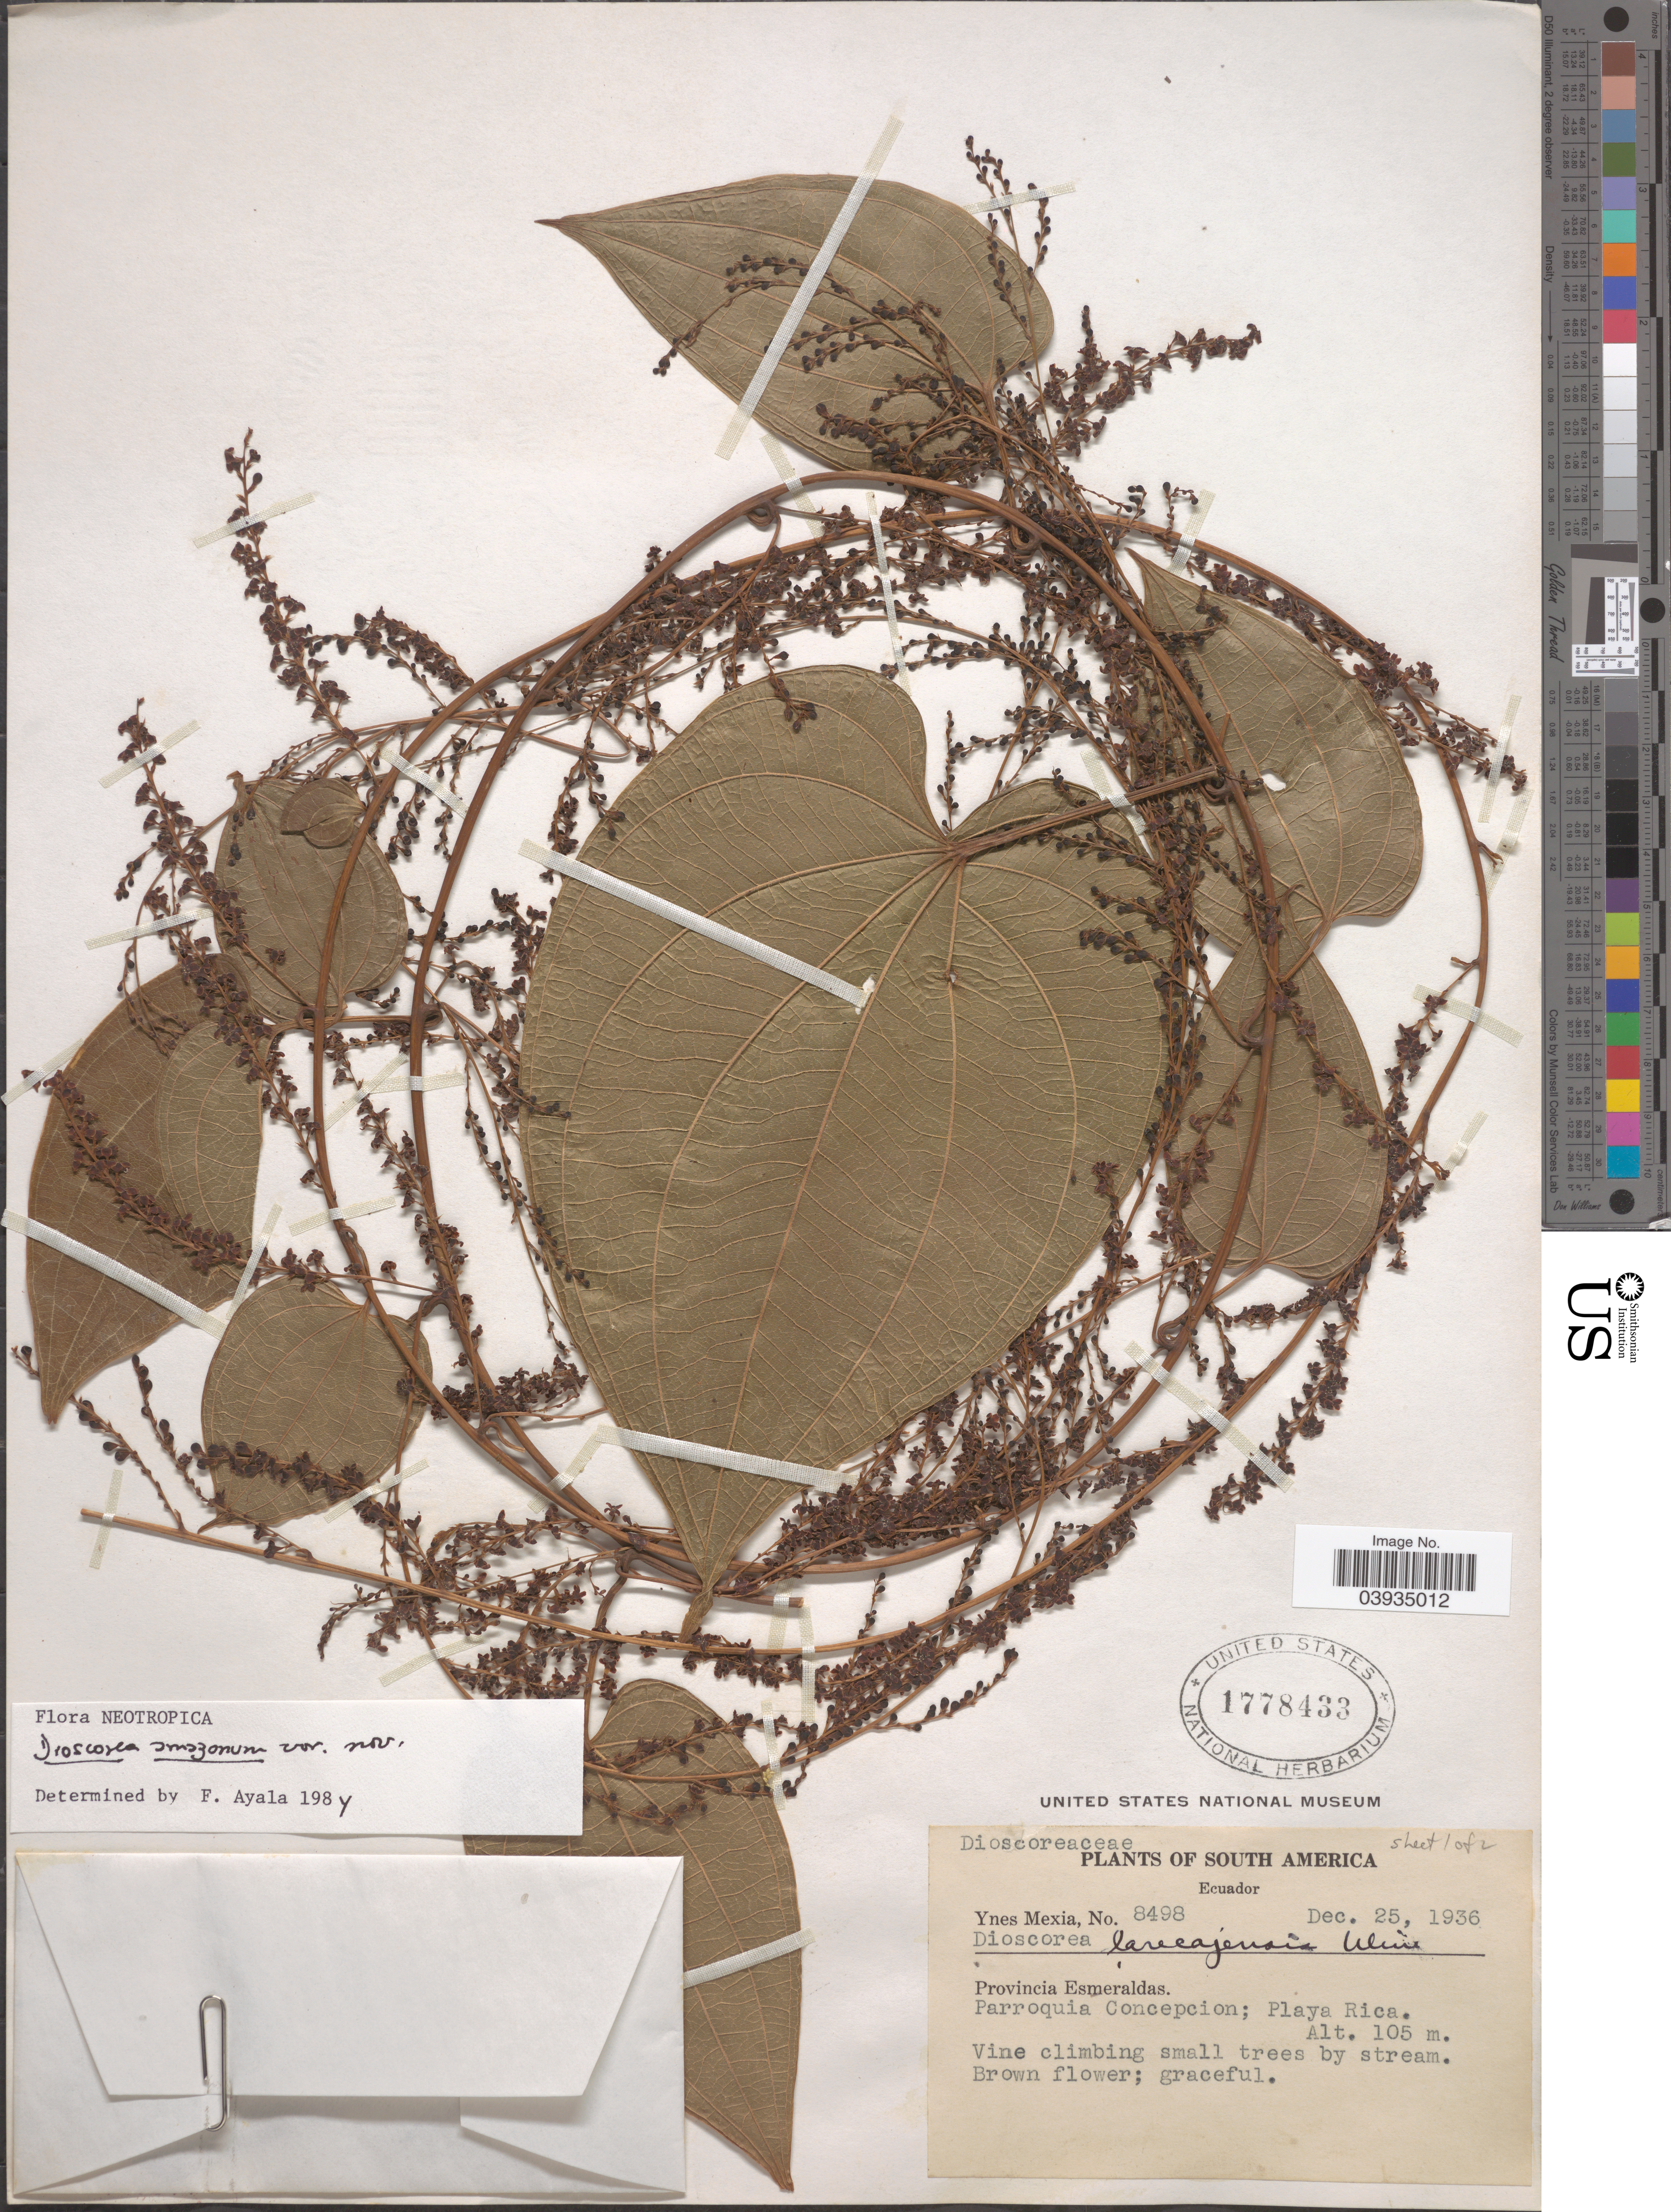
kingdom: Plantae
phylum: Tracheophyta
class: Liliopsida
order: Dioscoreales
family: Dioscoreaceae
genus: Dioscorea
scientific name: Dioscorea amazonum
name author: Mart. ex Griseb.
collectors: Y. Mexia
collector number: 8498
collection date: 1936-12-25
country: Ecuador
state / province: Esmeraldas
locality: Parroquia Concepcion; Playa Rica.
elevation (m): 105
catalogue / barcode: US 1778433